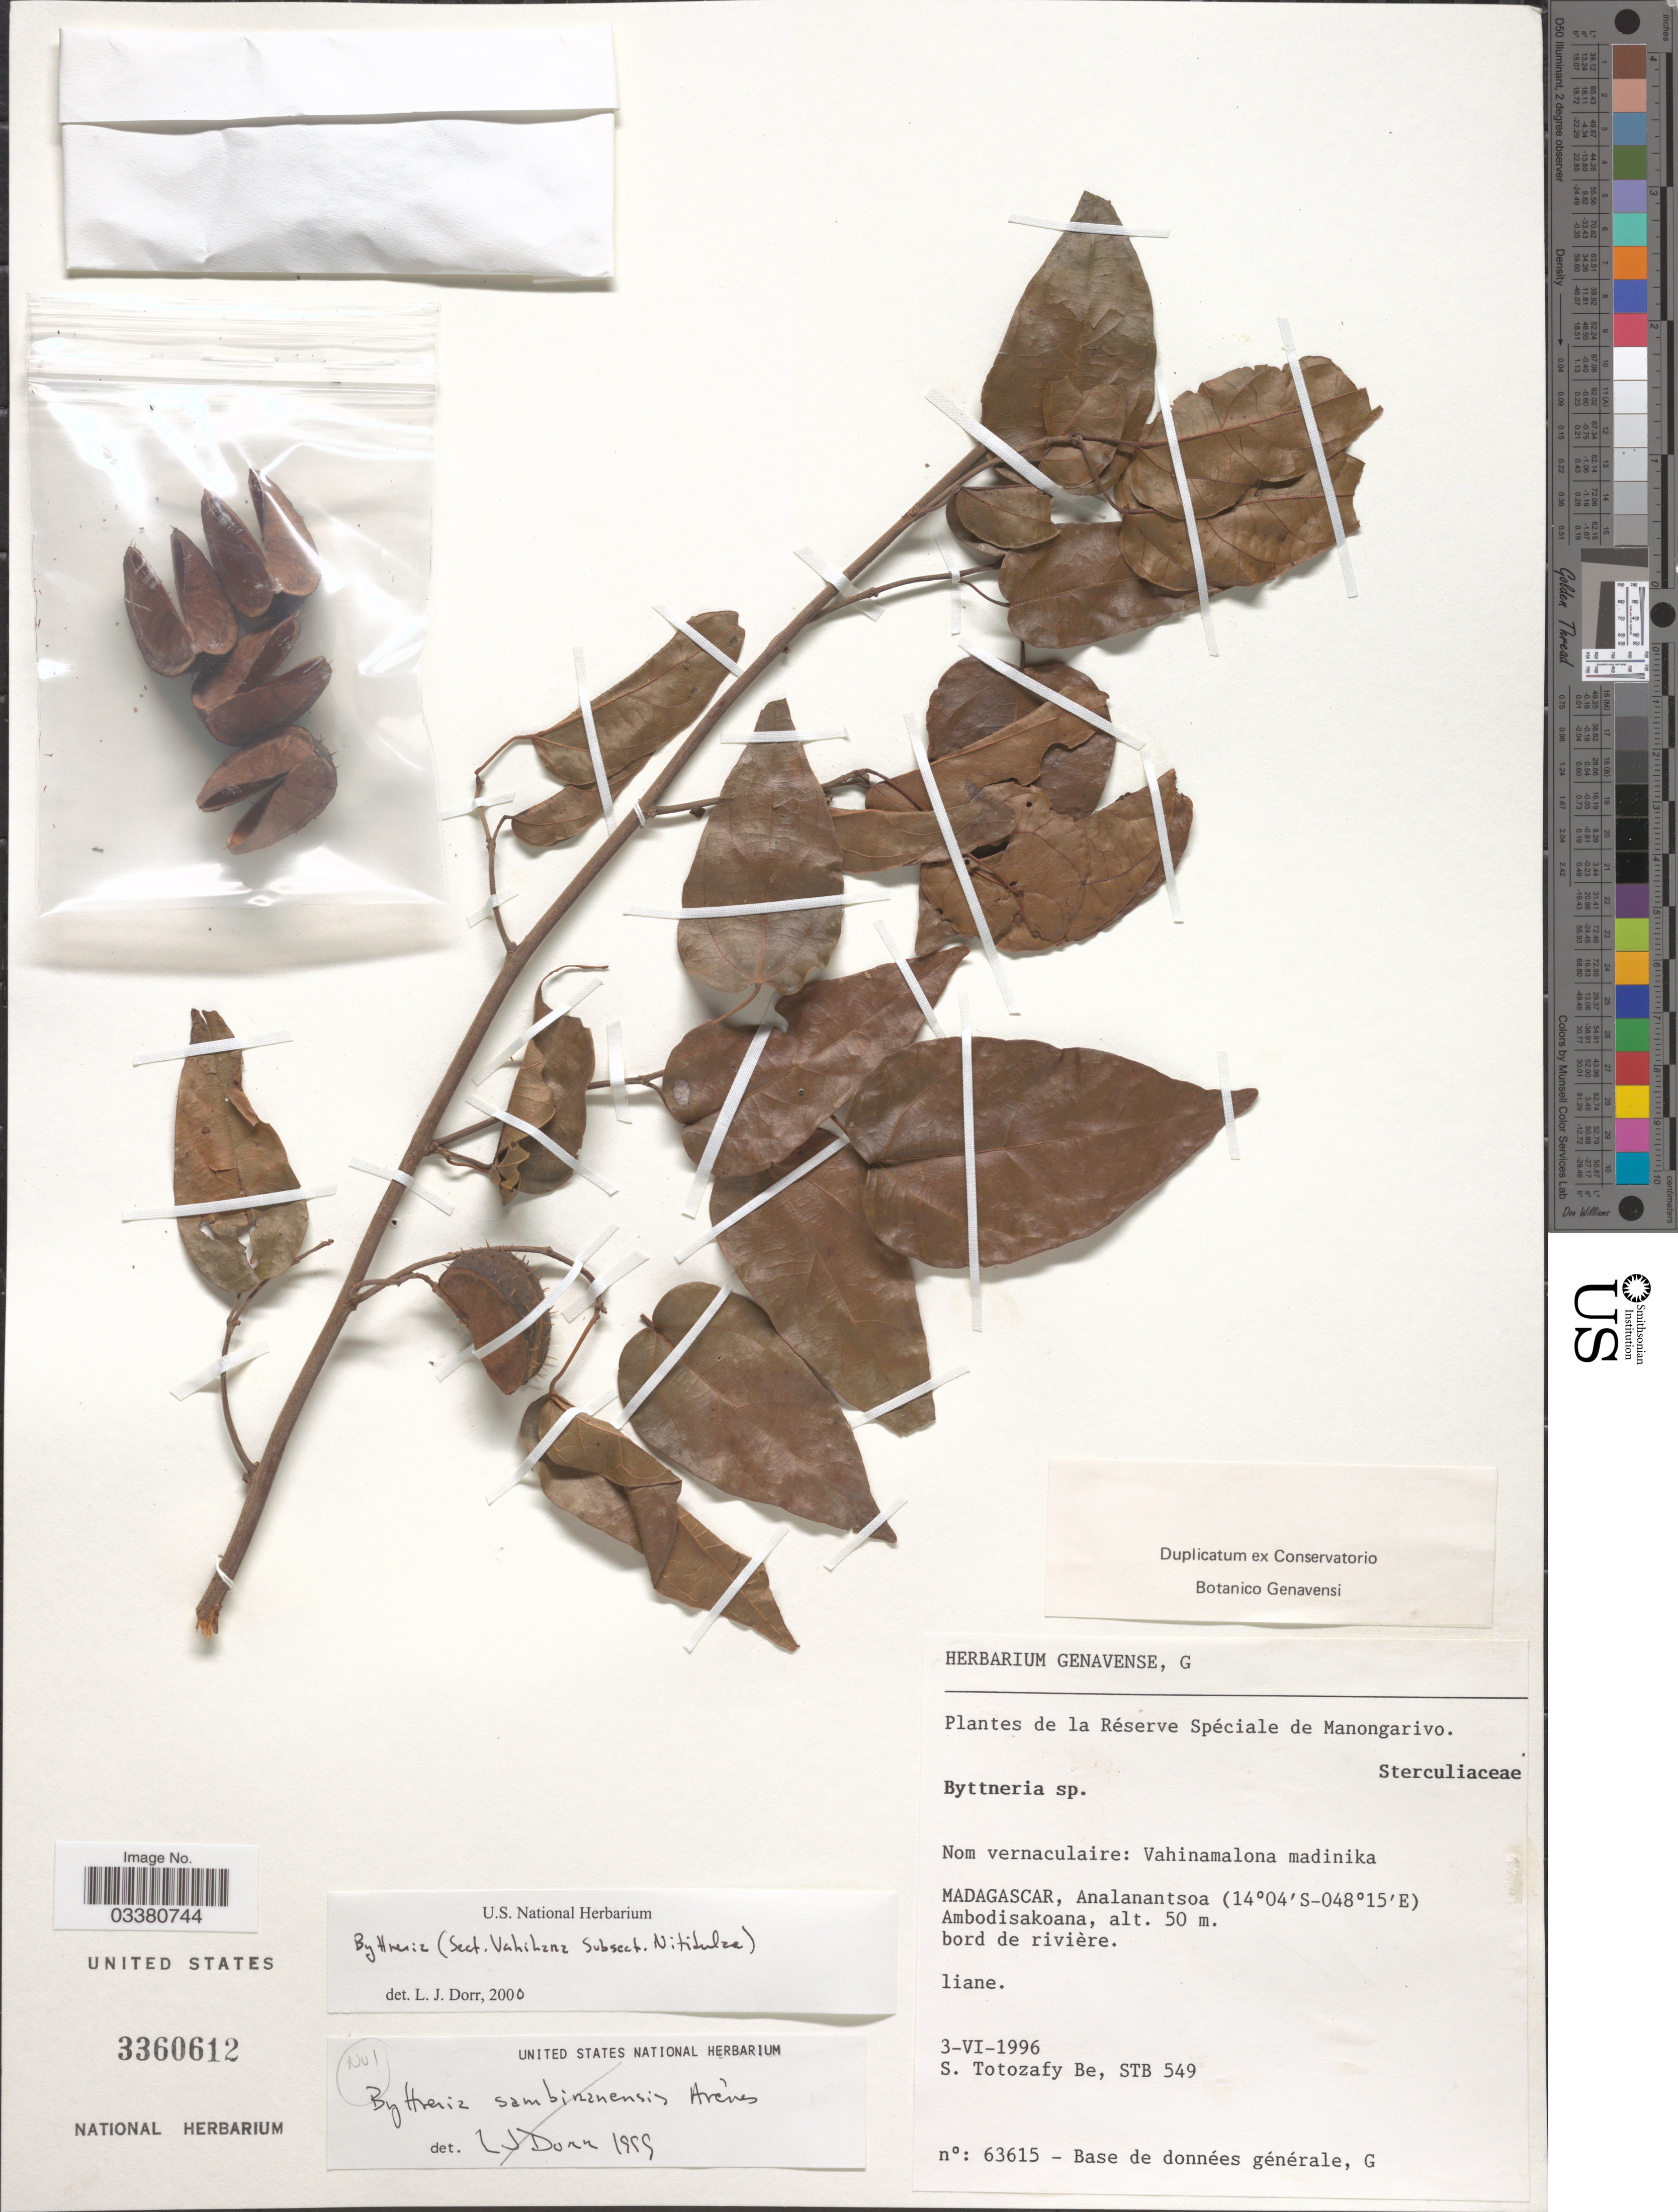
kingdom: Plantae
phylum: Tracheophyta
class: Magnoliopsida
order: Malvales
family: Malvaceae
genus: Byttneria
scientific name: Byttneria sp.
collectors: S. Totozafy Be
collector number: STB 549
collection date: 1996-06-03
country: Madagascar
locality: De la Réserve Spéciale de Manongarivo. Analanantsoa. Ambodisakoana, bord de rivière.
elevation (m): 50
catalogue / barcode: US 3360612